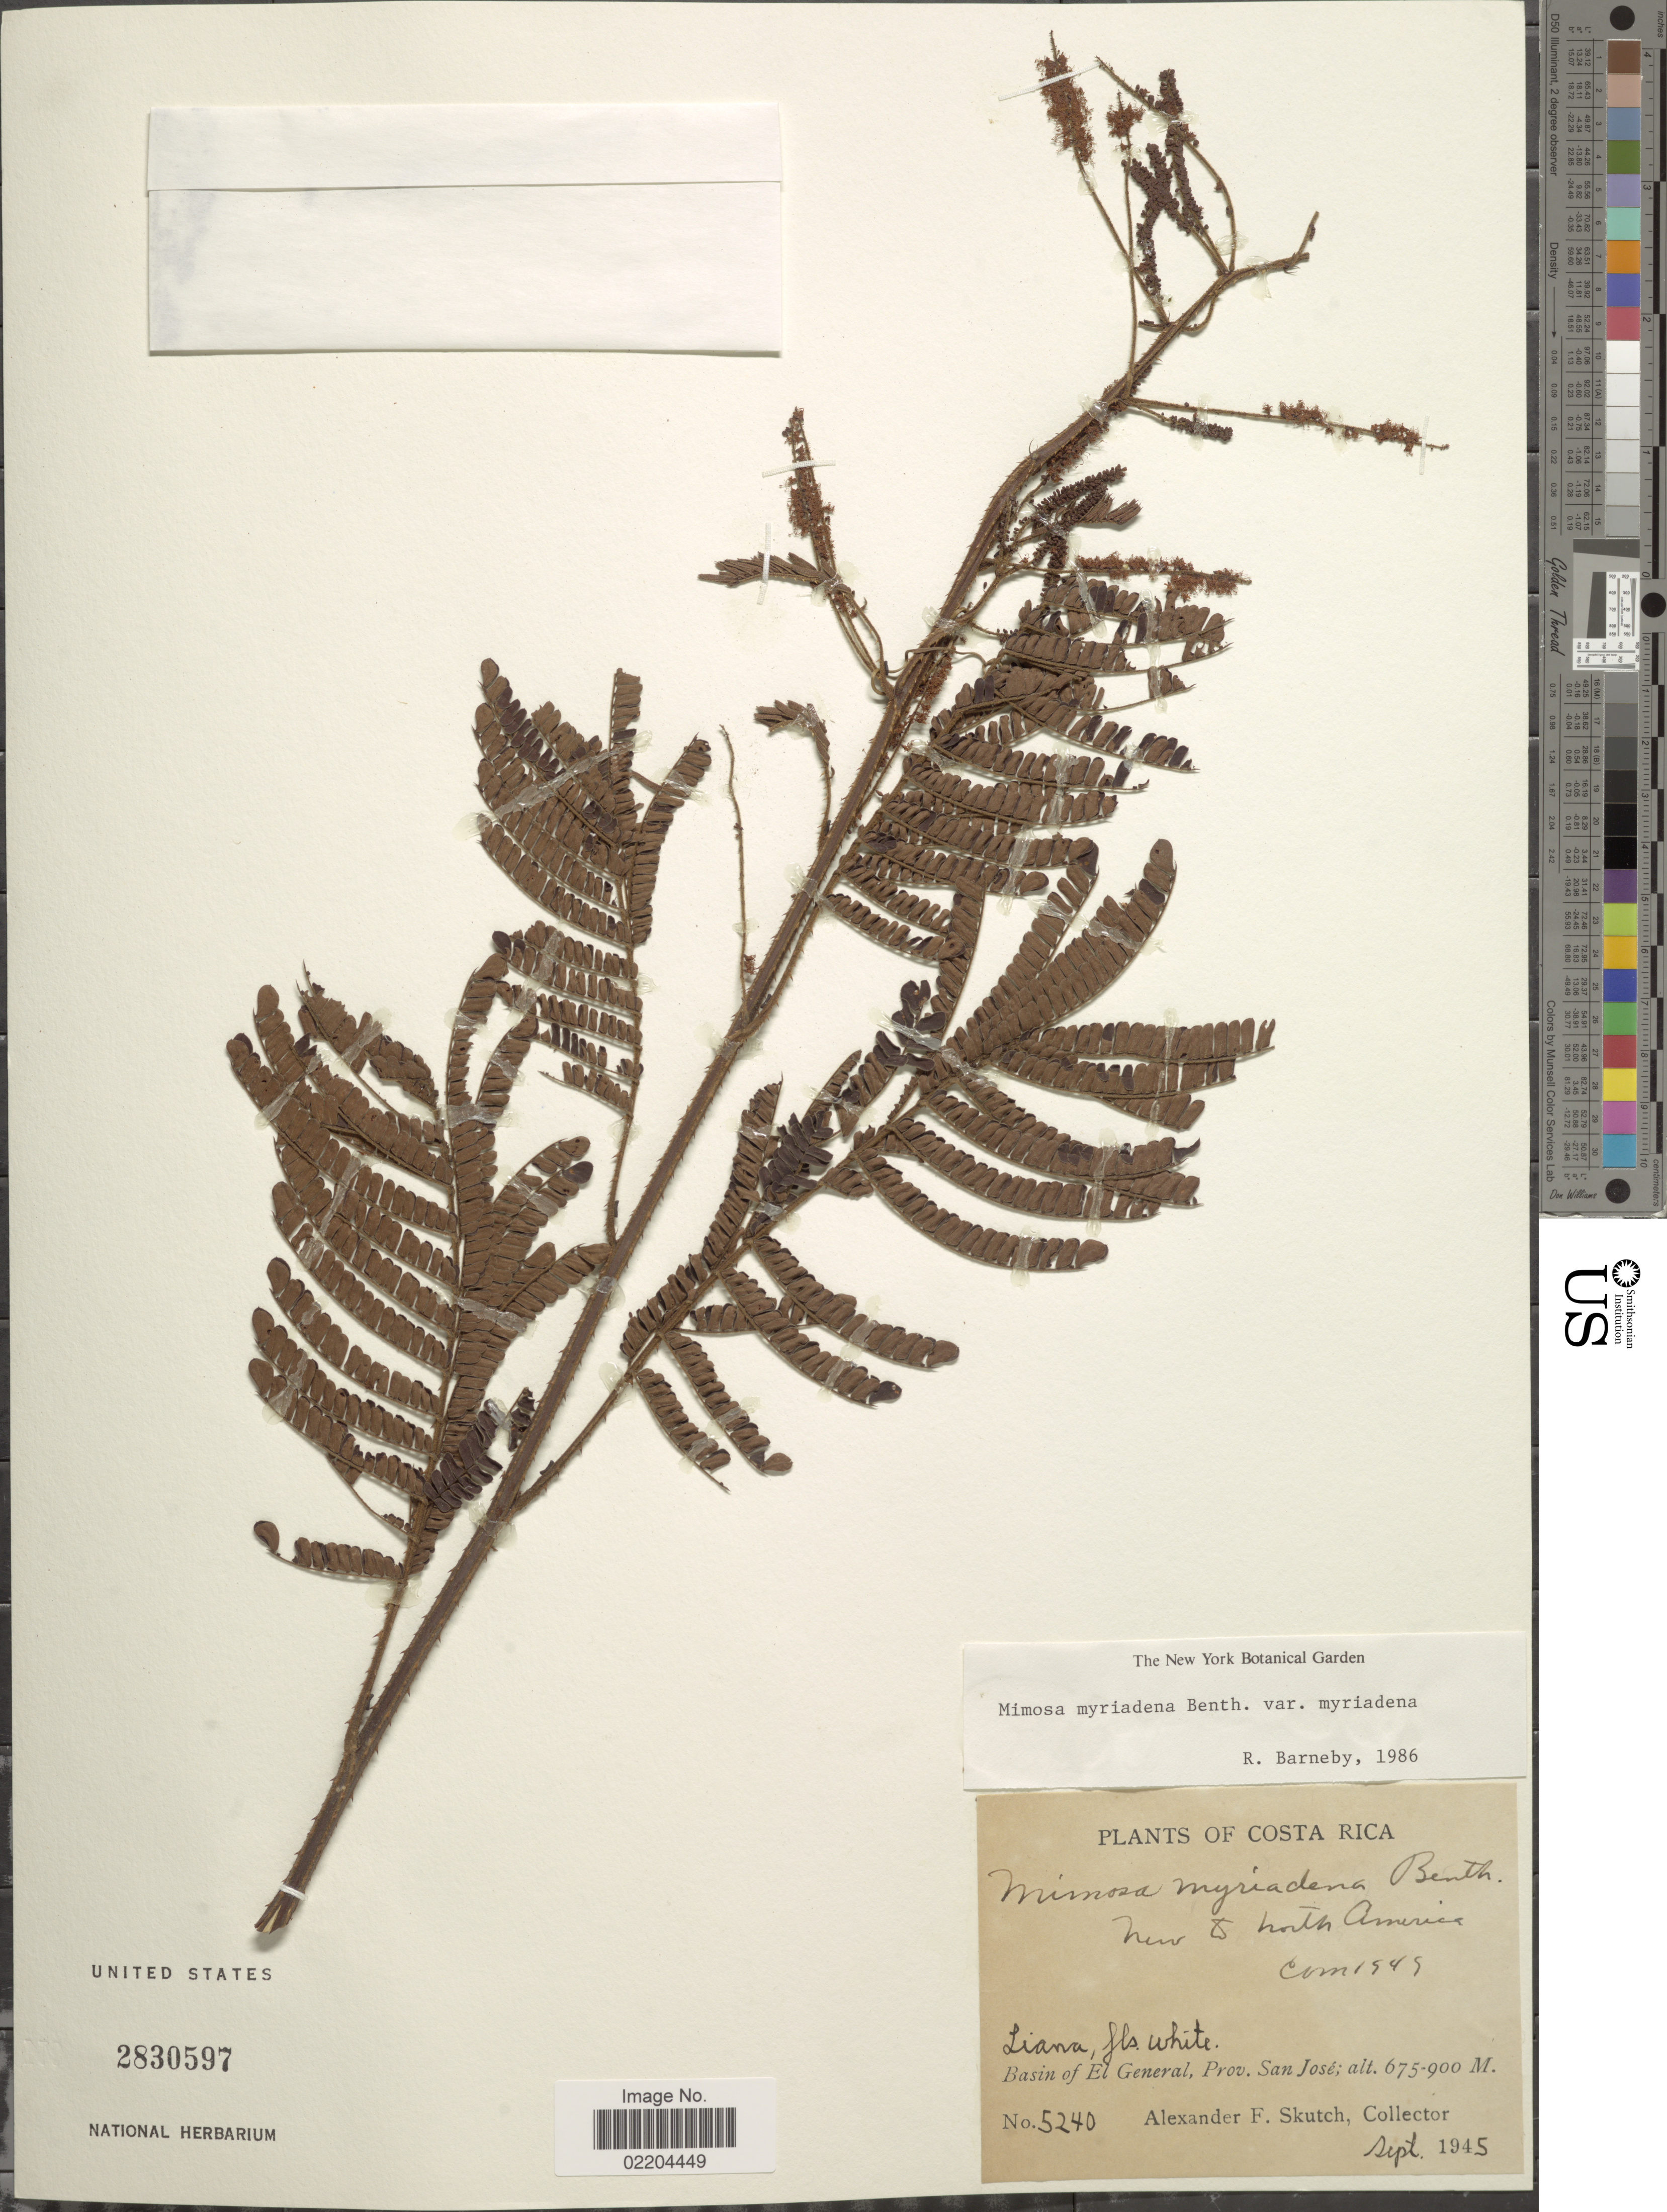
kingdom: Plantae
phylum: Tracheophyta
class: Magnoliopsida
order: Fabales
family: Fabaceae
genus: Mimosa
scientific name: Mimosa myriadenia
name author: Benth.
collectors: A. F. Skutch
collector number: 5240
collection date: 1945-09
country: Costa Rica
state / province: San José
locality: Costa Rica, Basin of El General, Prov. San Jose.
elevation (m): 675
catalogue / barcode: US 2830597